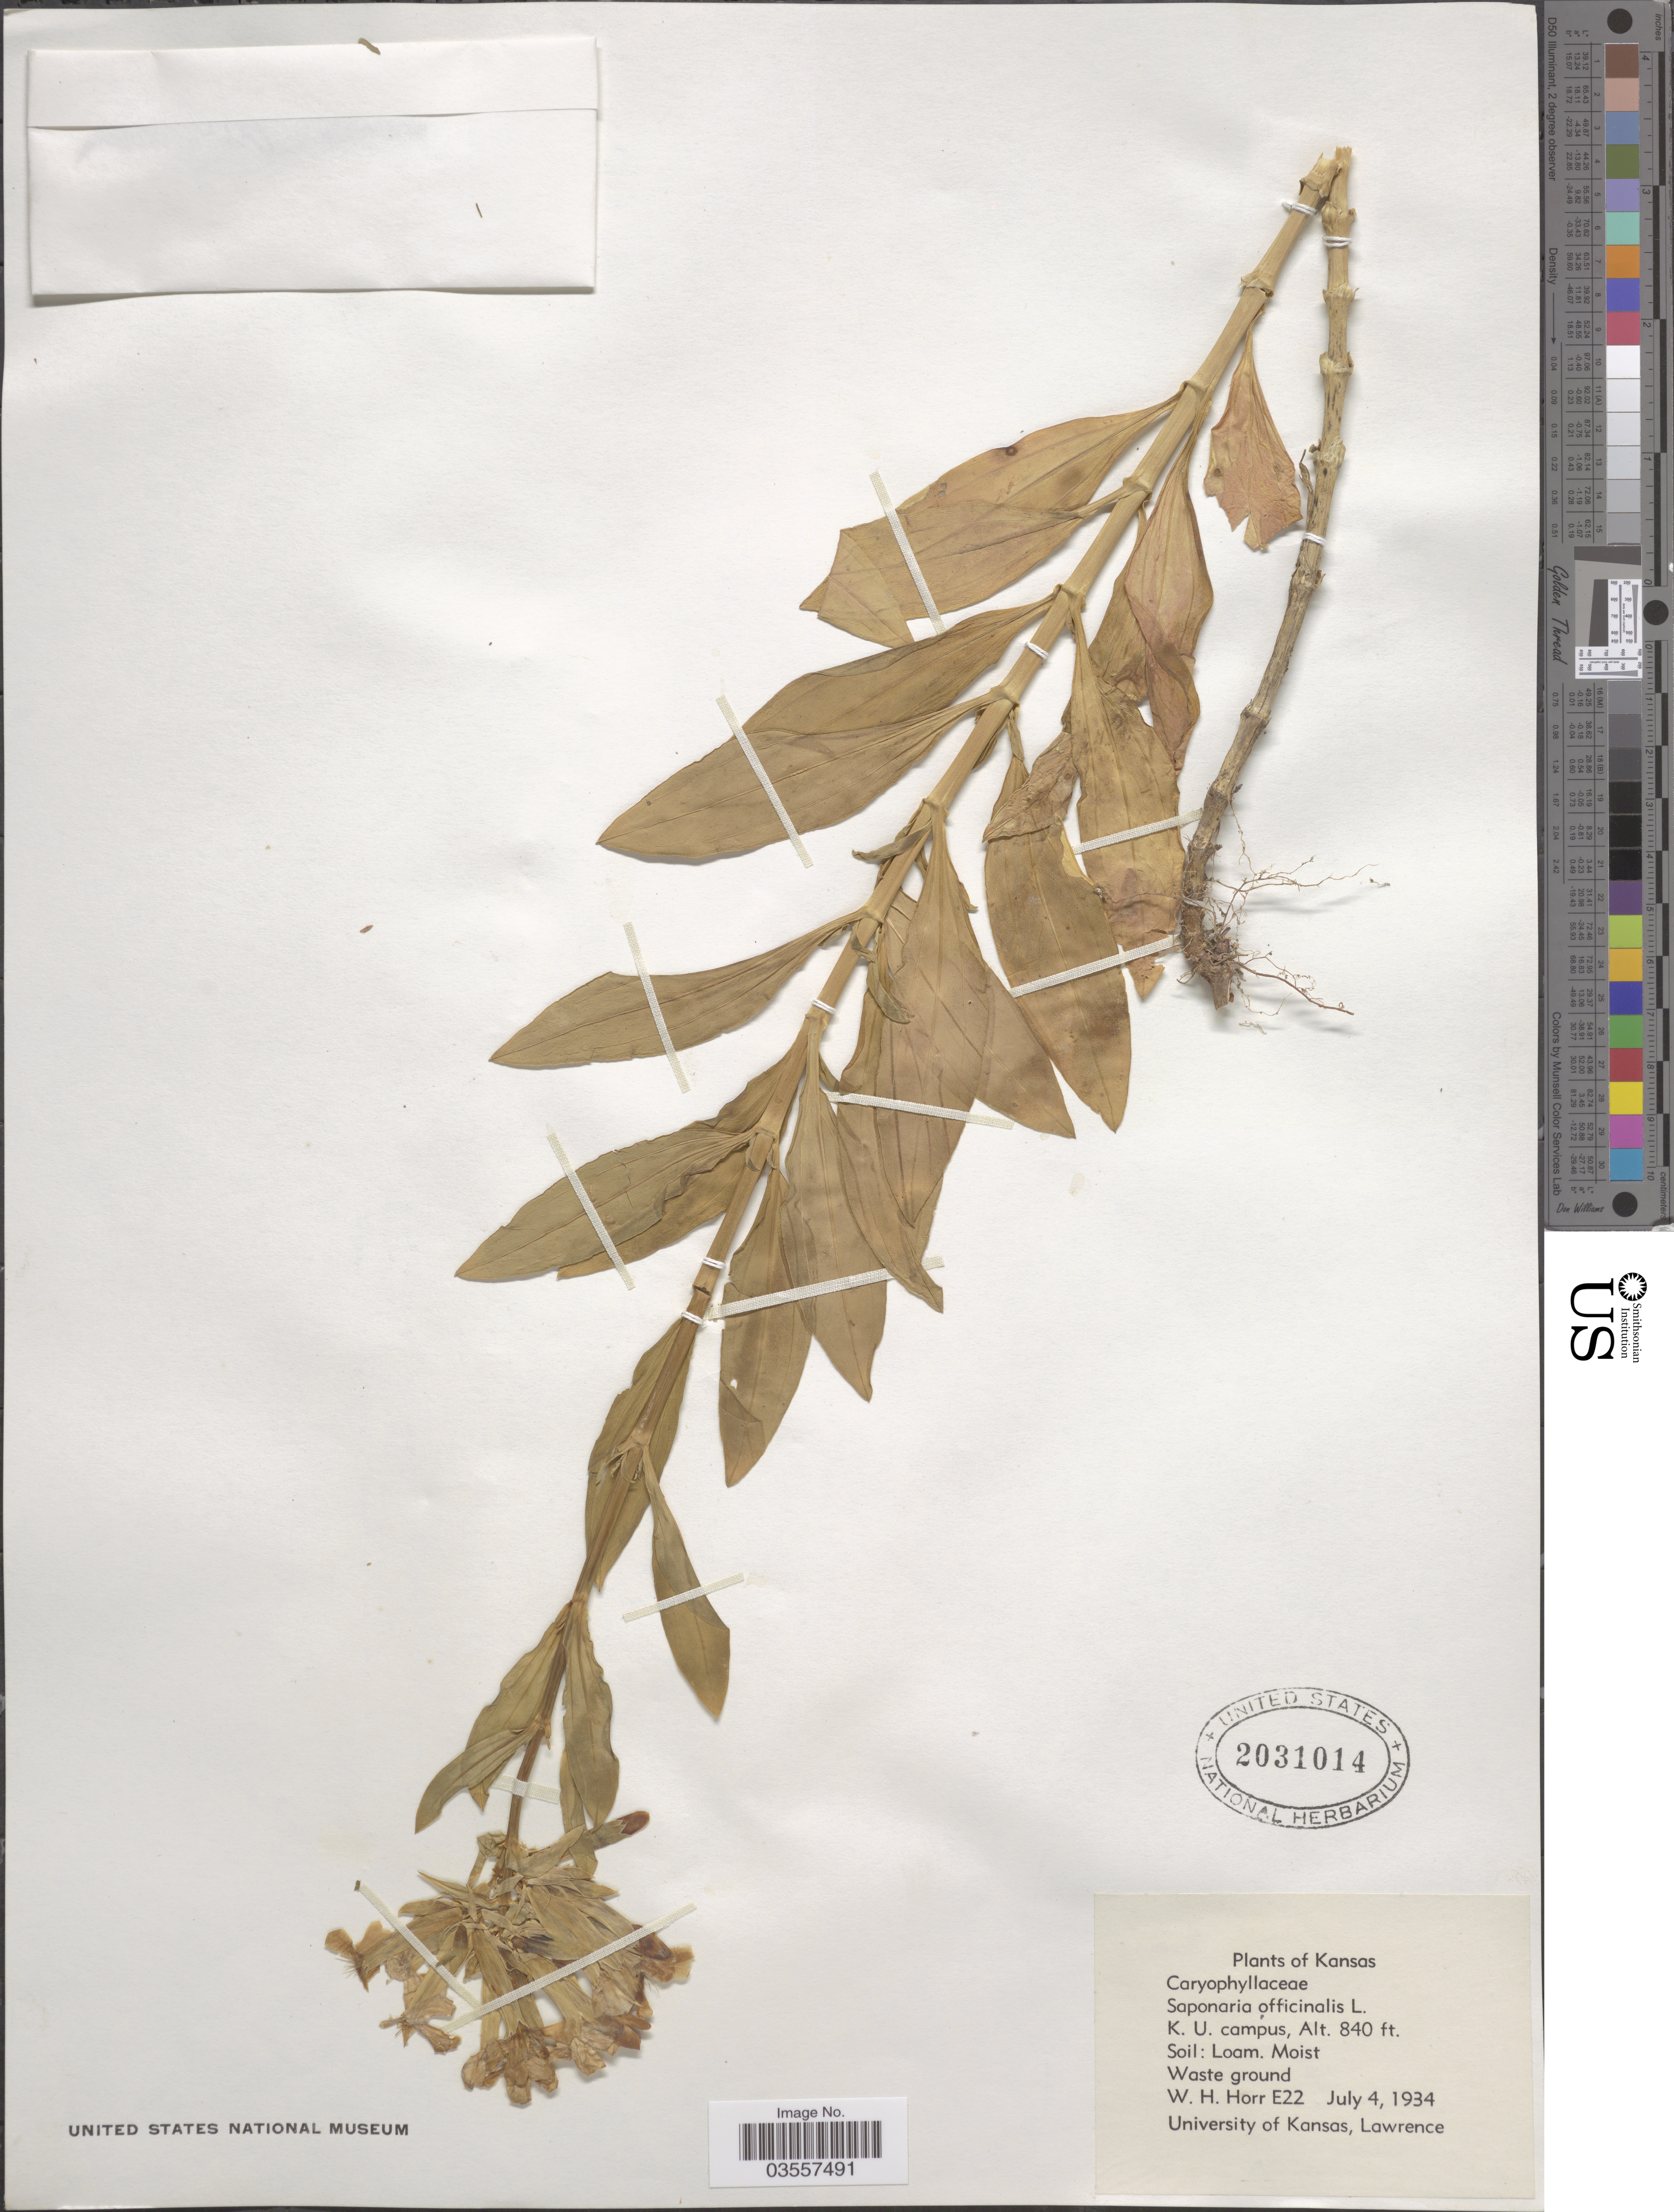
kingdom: Plantae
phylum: Tracheophyta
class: Magnoliopsida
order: Caryophyllales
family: Caryophyllaceae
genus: Saponaria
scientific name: Saponaria officinalis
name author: L.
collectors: W. H. Horr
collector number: E22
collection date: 1934-07-04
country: United States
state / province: Kansas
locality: K. U. campus.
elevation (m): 256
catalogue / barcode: US 2031014